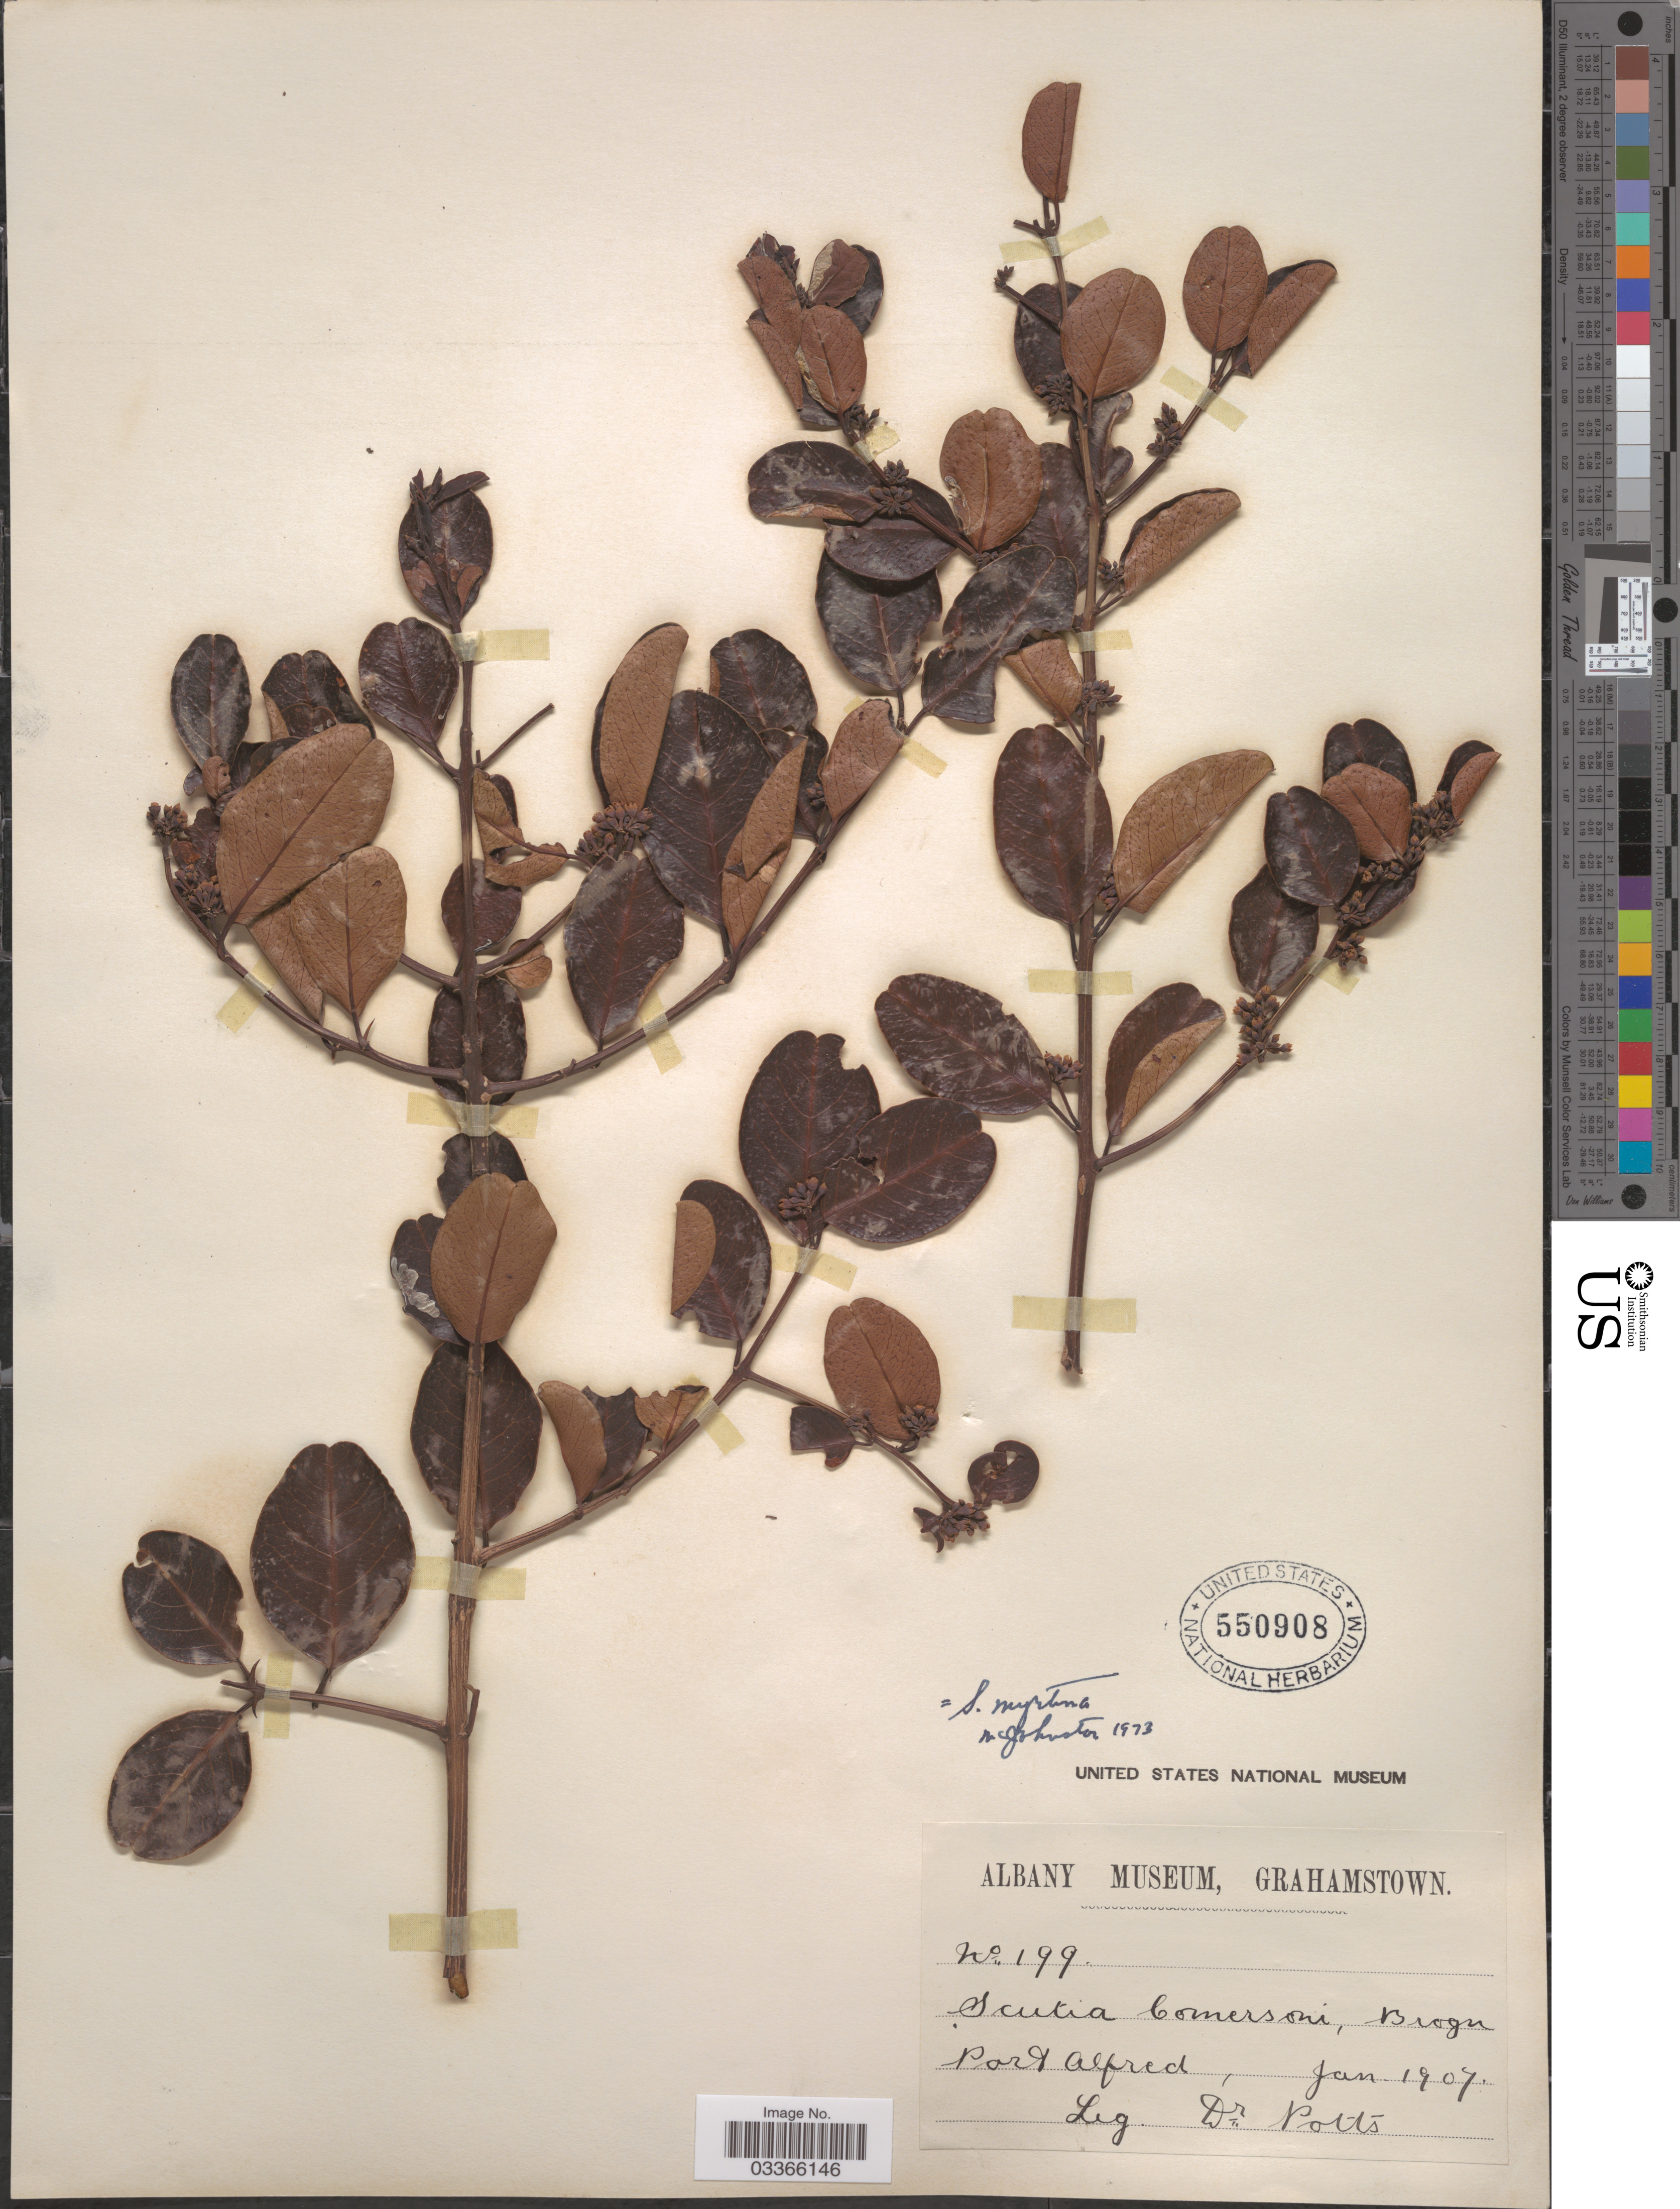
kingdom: Plantae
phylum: Tracheophyta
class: Magnoliopsida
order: Rosales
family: Rhamnaceae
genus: Scutia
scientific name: Scutia myrtina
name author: (Burm. f.) Kurz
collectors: Potts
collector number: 199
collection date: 1907-01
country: South Africa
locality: Port Alfred.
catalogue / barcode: US 550908